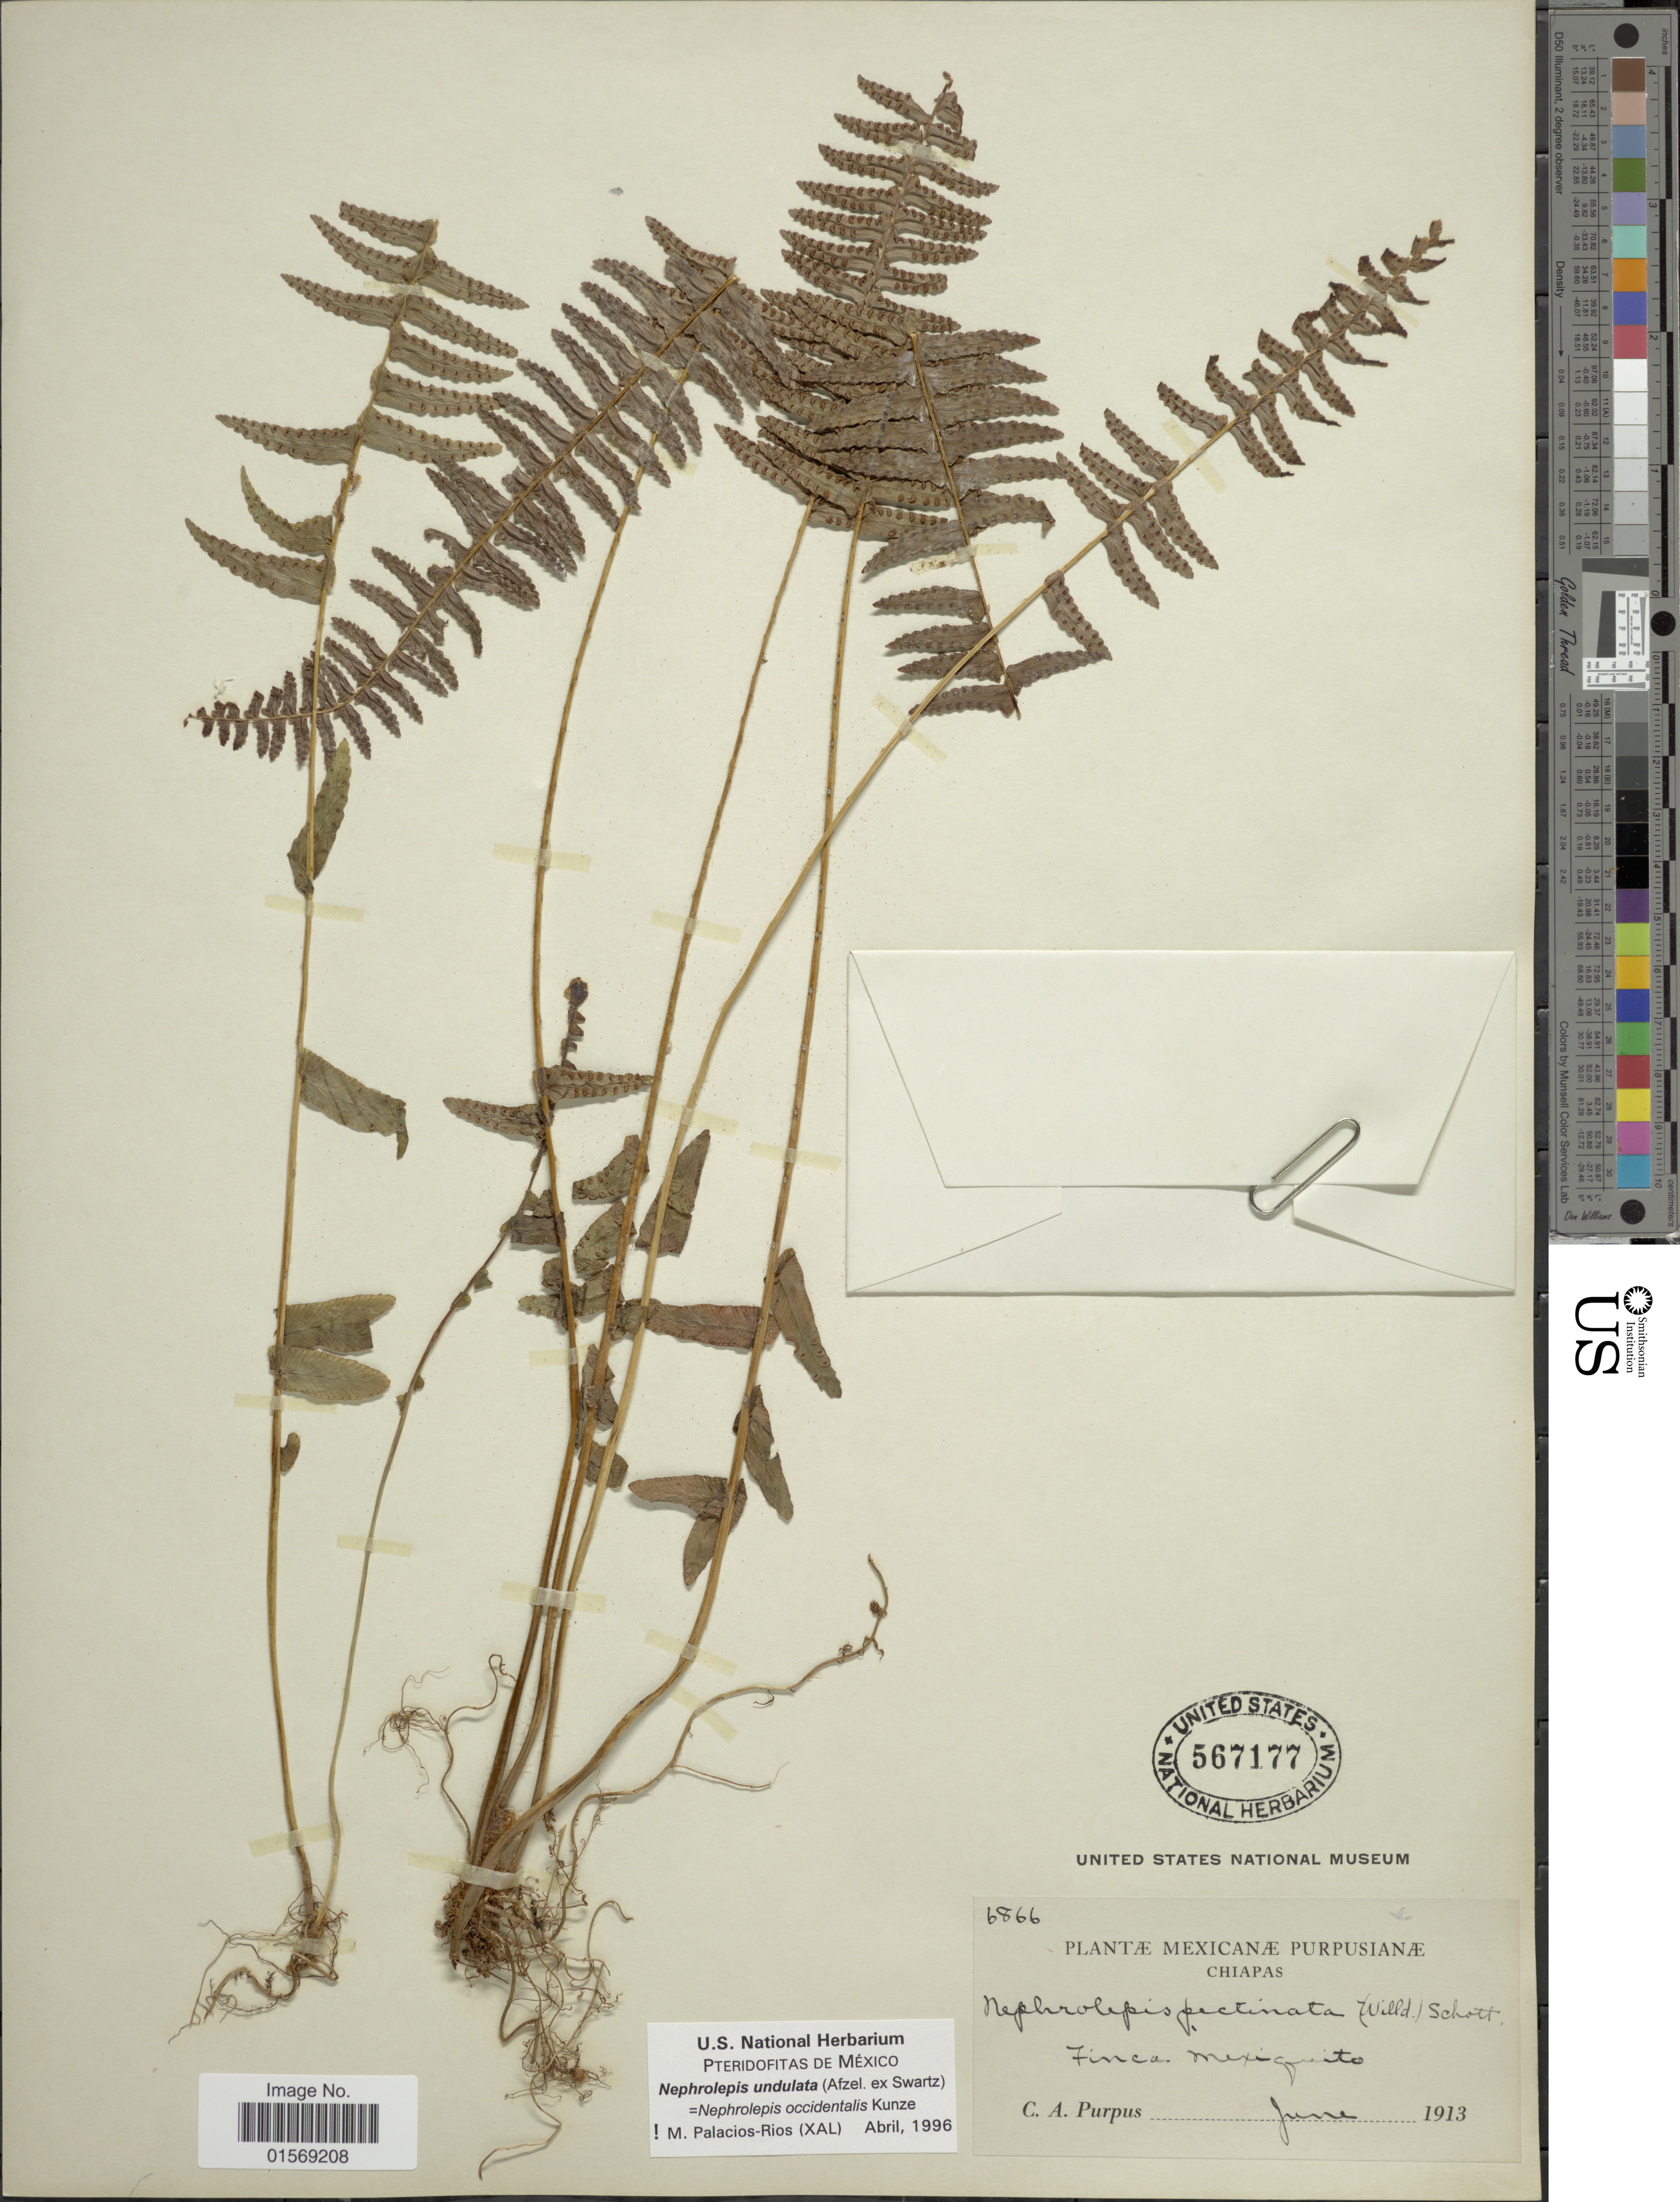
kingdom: Plantae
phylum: Tracheophyta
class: Polypodiopsida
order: Polypodiales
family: Nephrolepidaceae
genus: Nephrolepis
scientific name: Nephrolepis undulata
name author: J. Sm.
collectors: C. A. Purpus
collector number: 6866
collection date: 1913-06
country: Mexico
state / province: Chiapas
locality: Mexicanae. Chiapas. Finca Mexiquito.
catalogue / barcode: US 567177